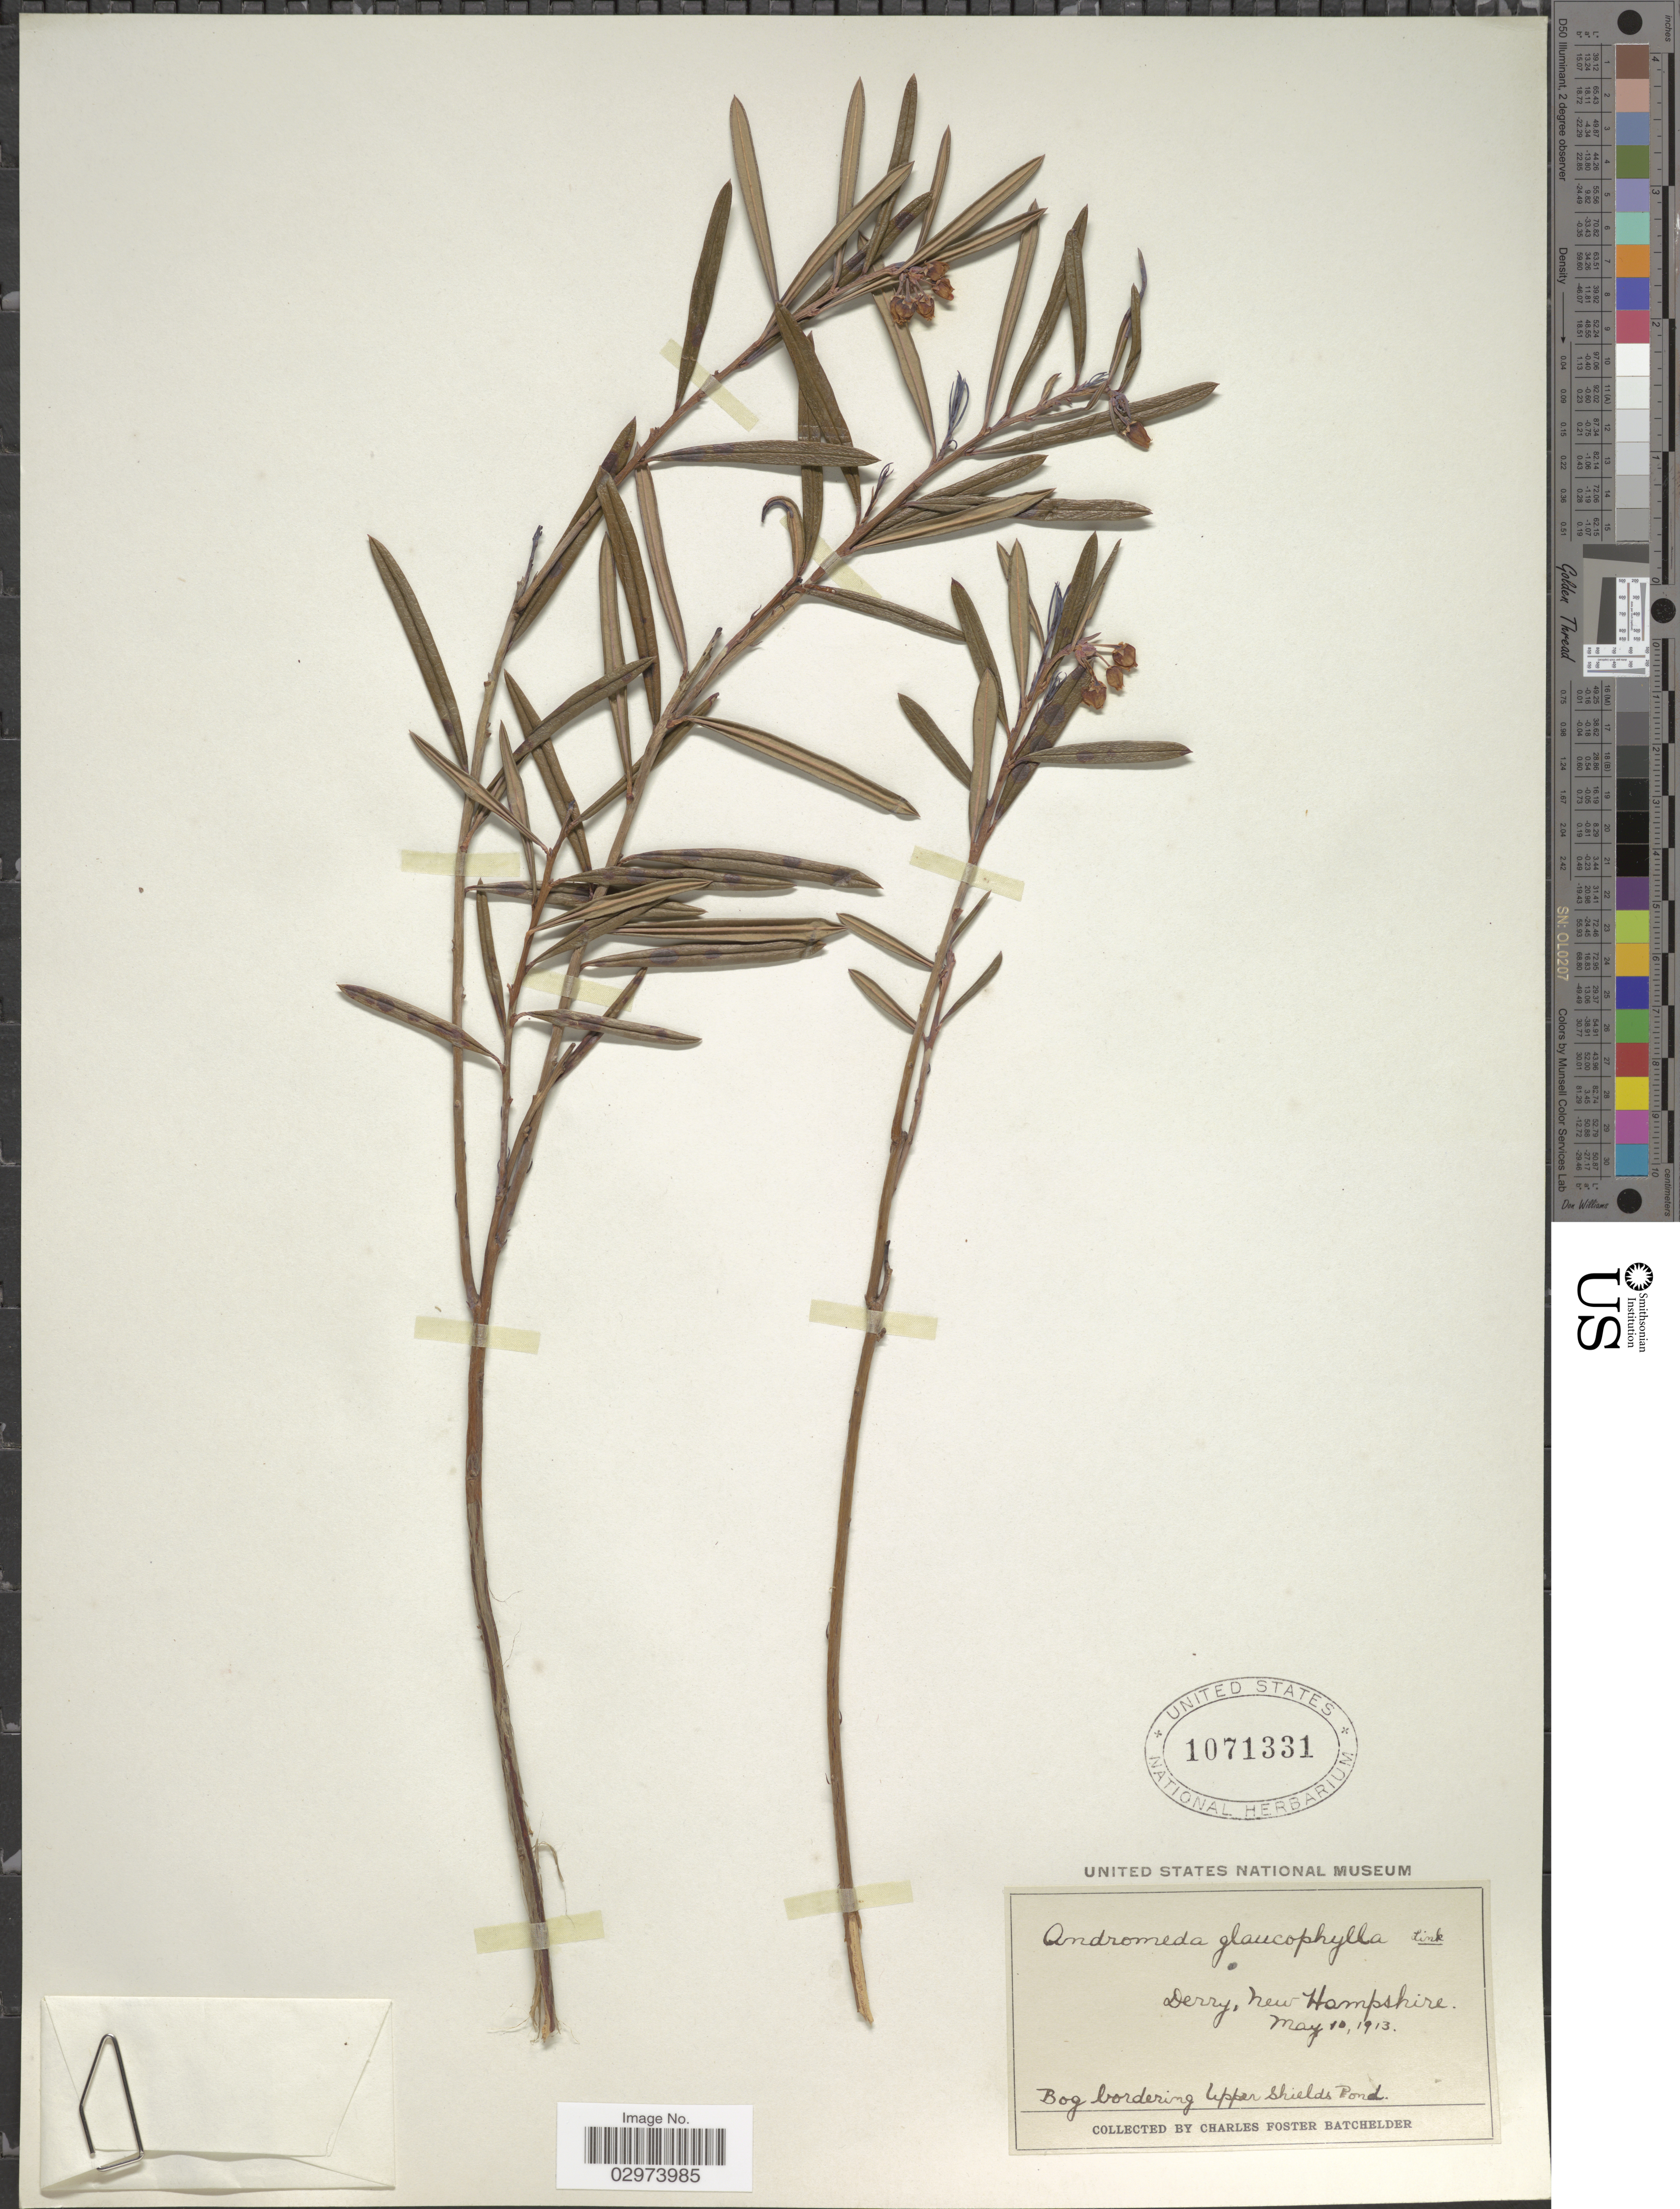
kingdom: Plantae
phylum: Tracheophyta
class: Magnoliopsida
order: Ericales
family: Ericaceae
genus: Andromeda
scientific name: Andromeda polifolia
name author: L.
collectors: C. Batchelder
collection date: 1913-05-10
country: United States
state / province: New Hampshire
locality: Derry, New Hampshire. Bog bordering Upper Shields Pond.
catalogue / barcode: US 1071331